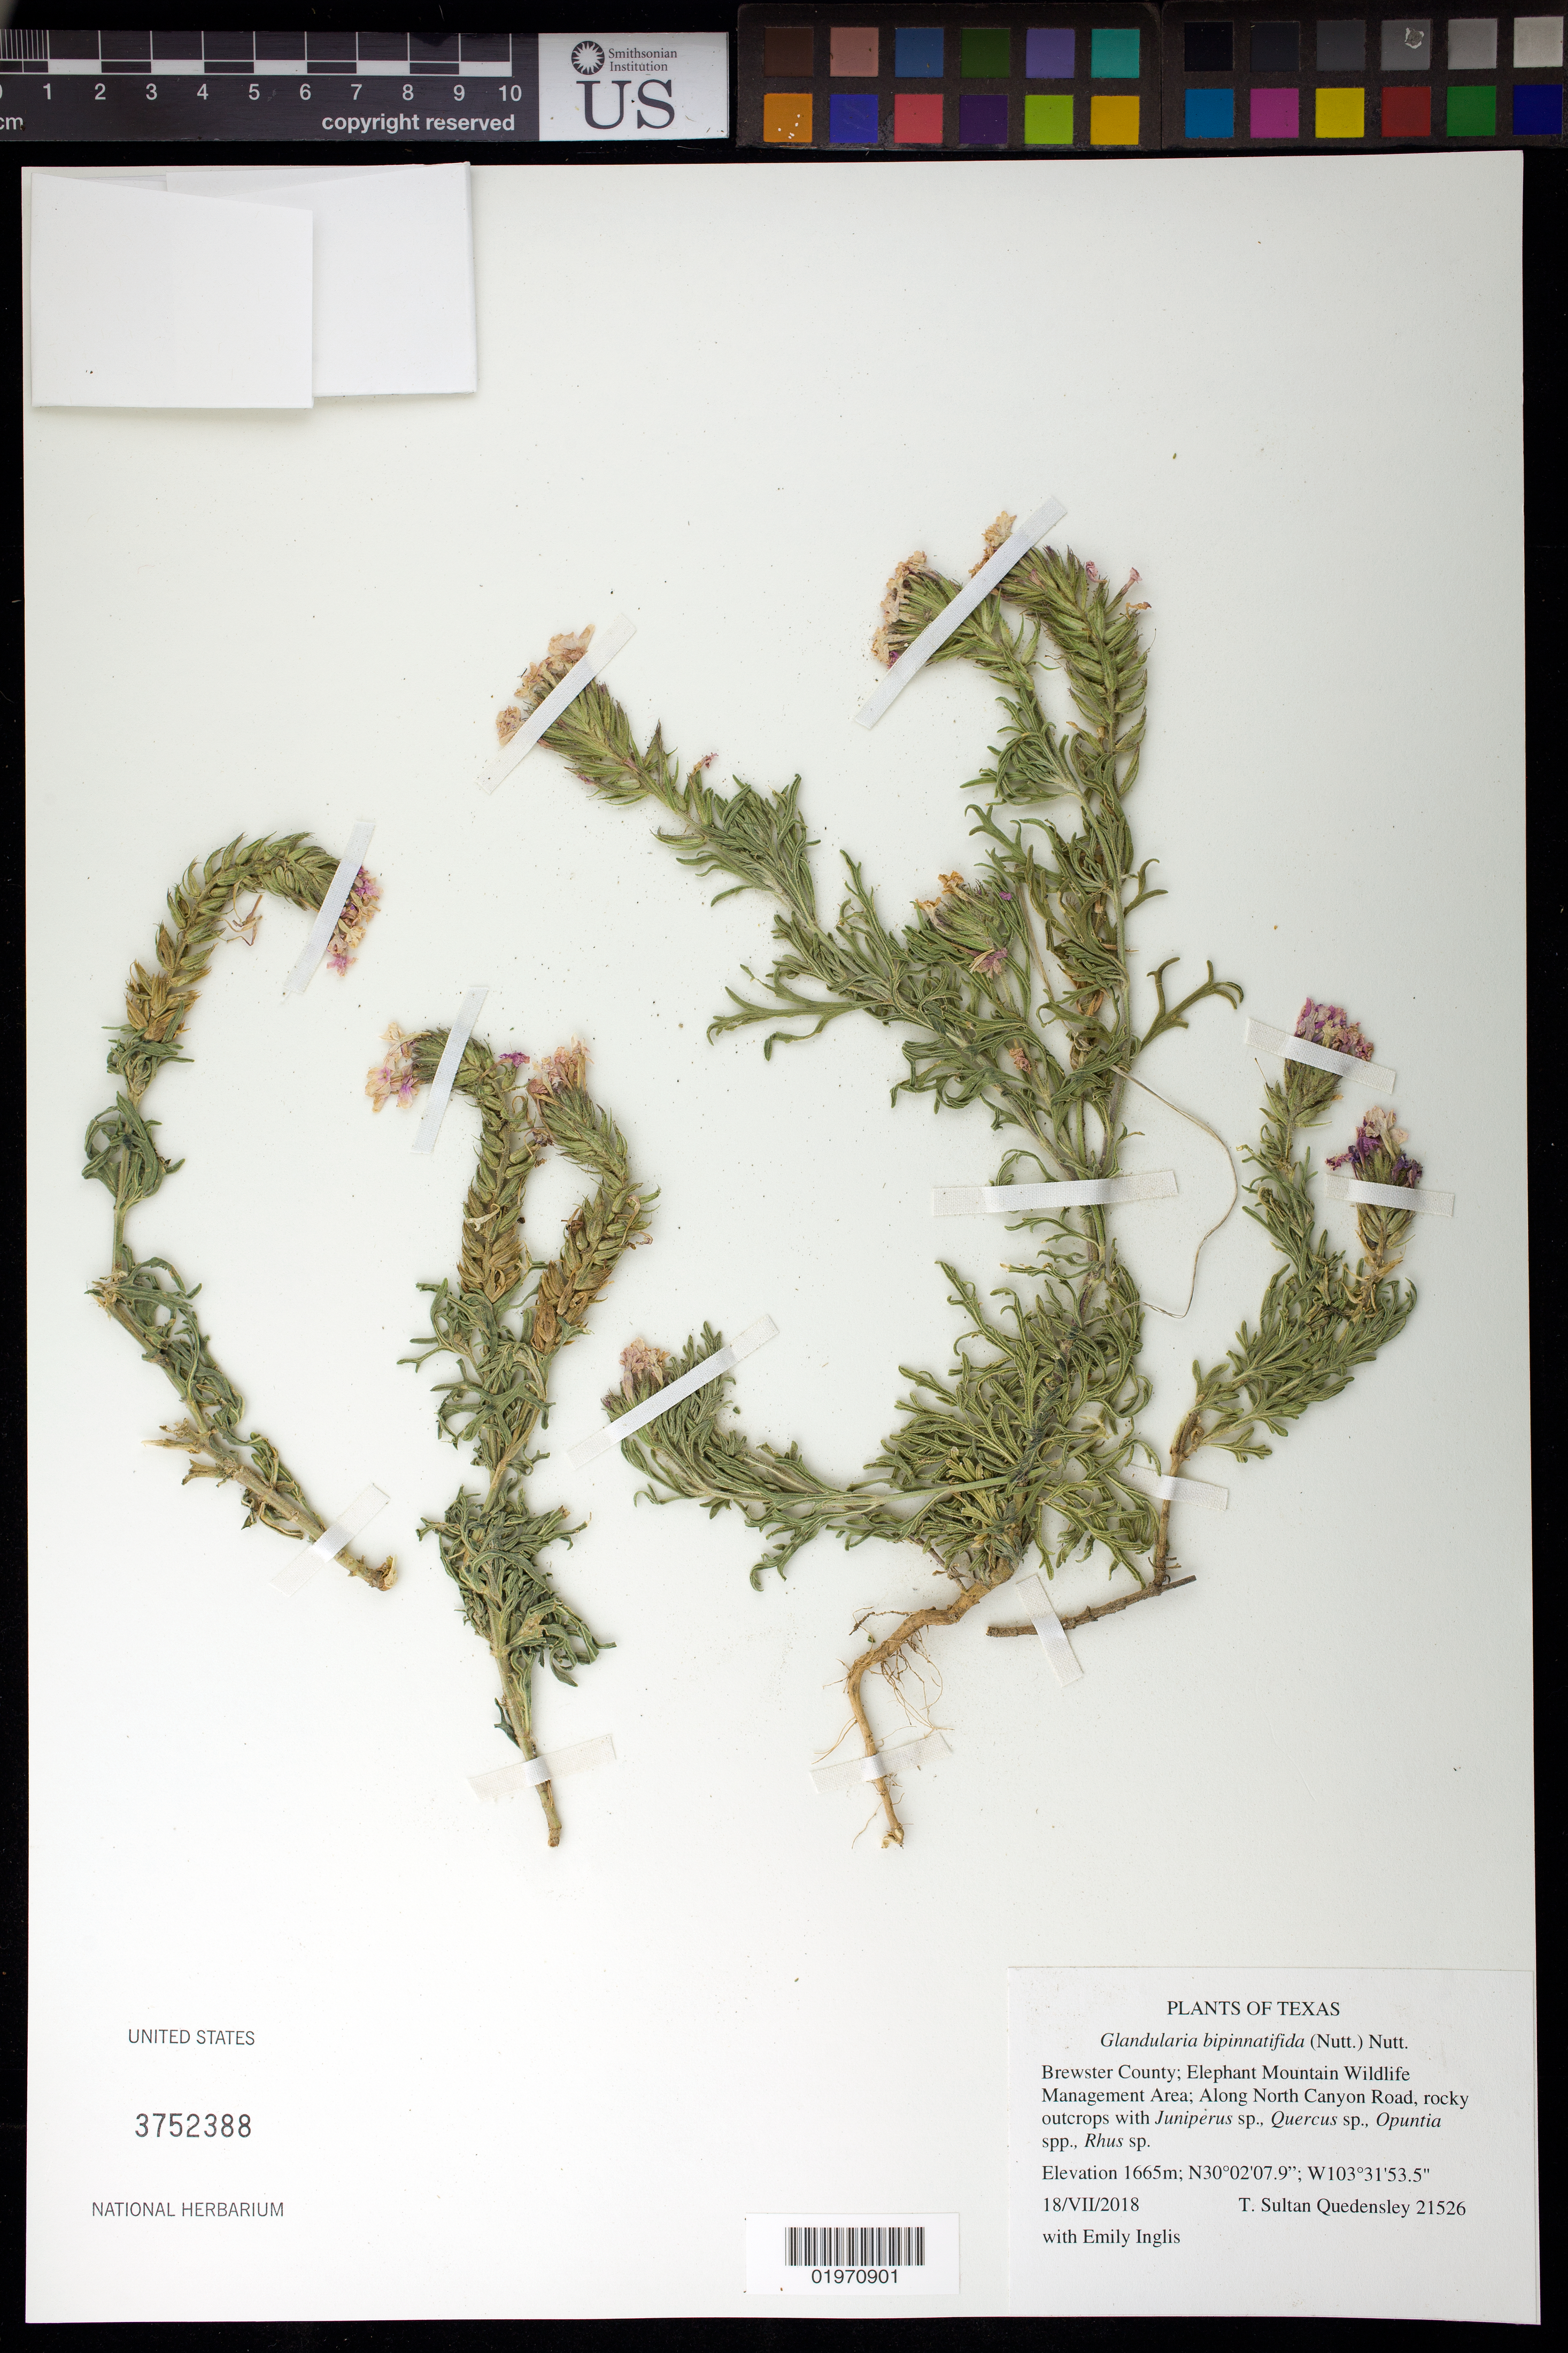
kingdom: Plantae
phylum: Tracheophyta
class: Magnoliopsida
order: Lamiales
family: Verbenaceae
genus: Glandularia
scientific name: Glandularia bipinnatifida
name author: Nutt.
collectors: T. S. Quedensley & E. Inglis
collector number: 21526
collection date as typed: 18 Jul 2018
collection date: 2018-07-18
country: United States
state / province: Texas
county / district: Brewster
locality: Elephant Mountain Wildlife Management Area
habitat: Along North Canyon Road, rocky outcrops with Juniperus sp., Quercus sp., Opuntia spp., Rhus sp.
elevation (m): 1665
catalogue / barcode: US 3752388